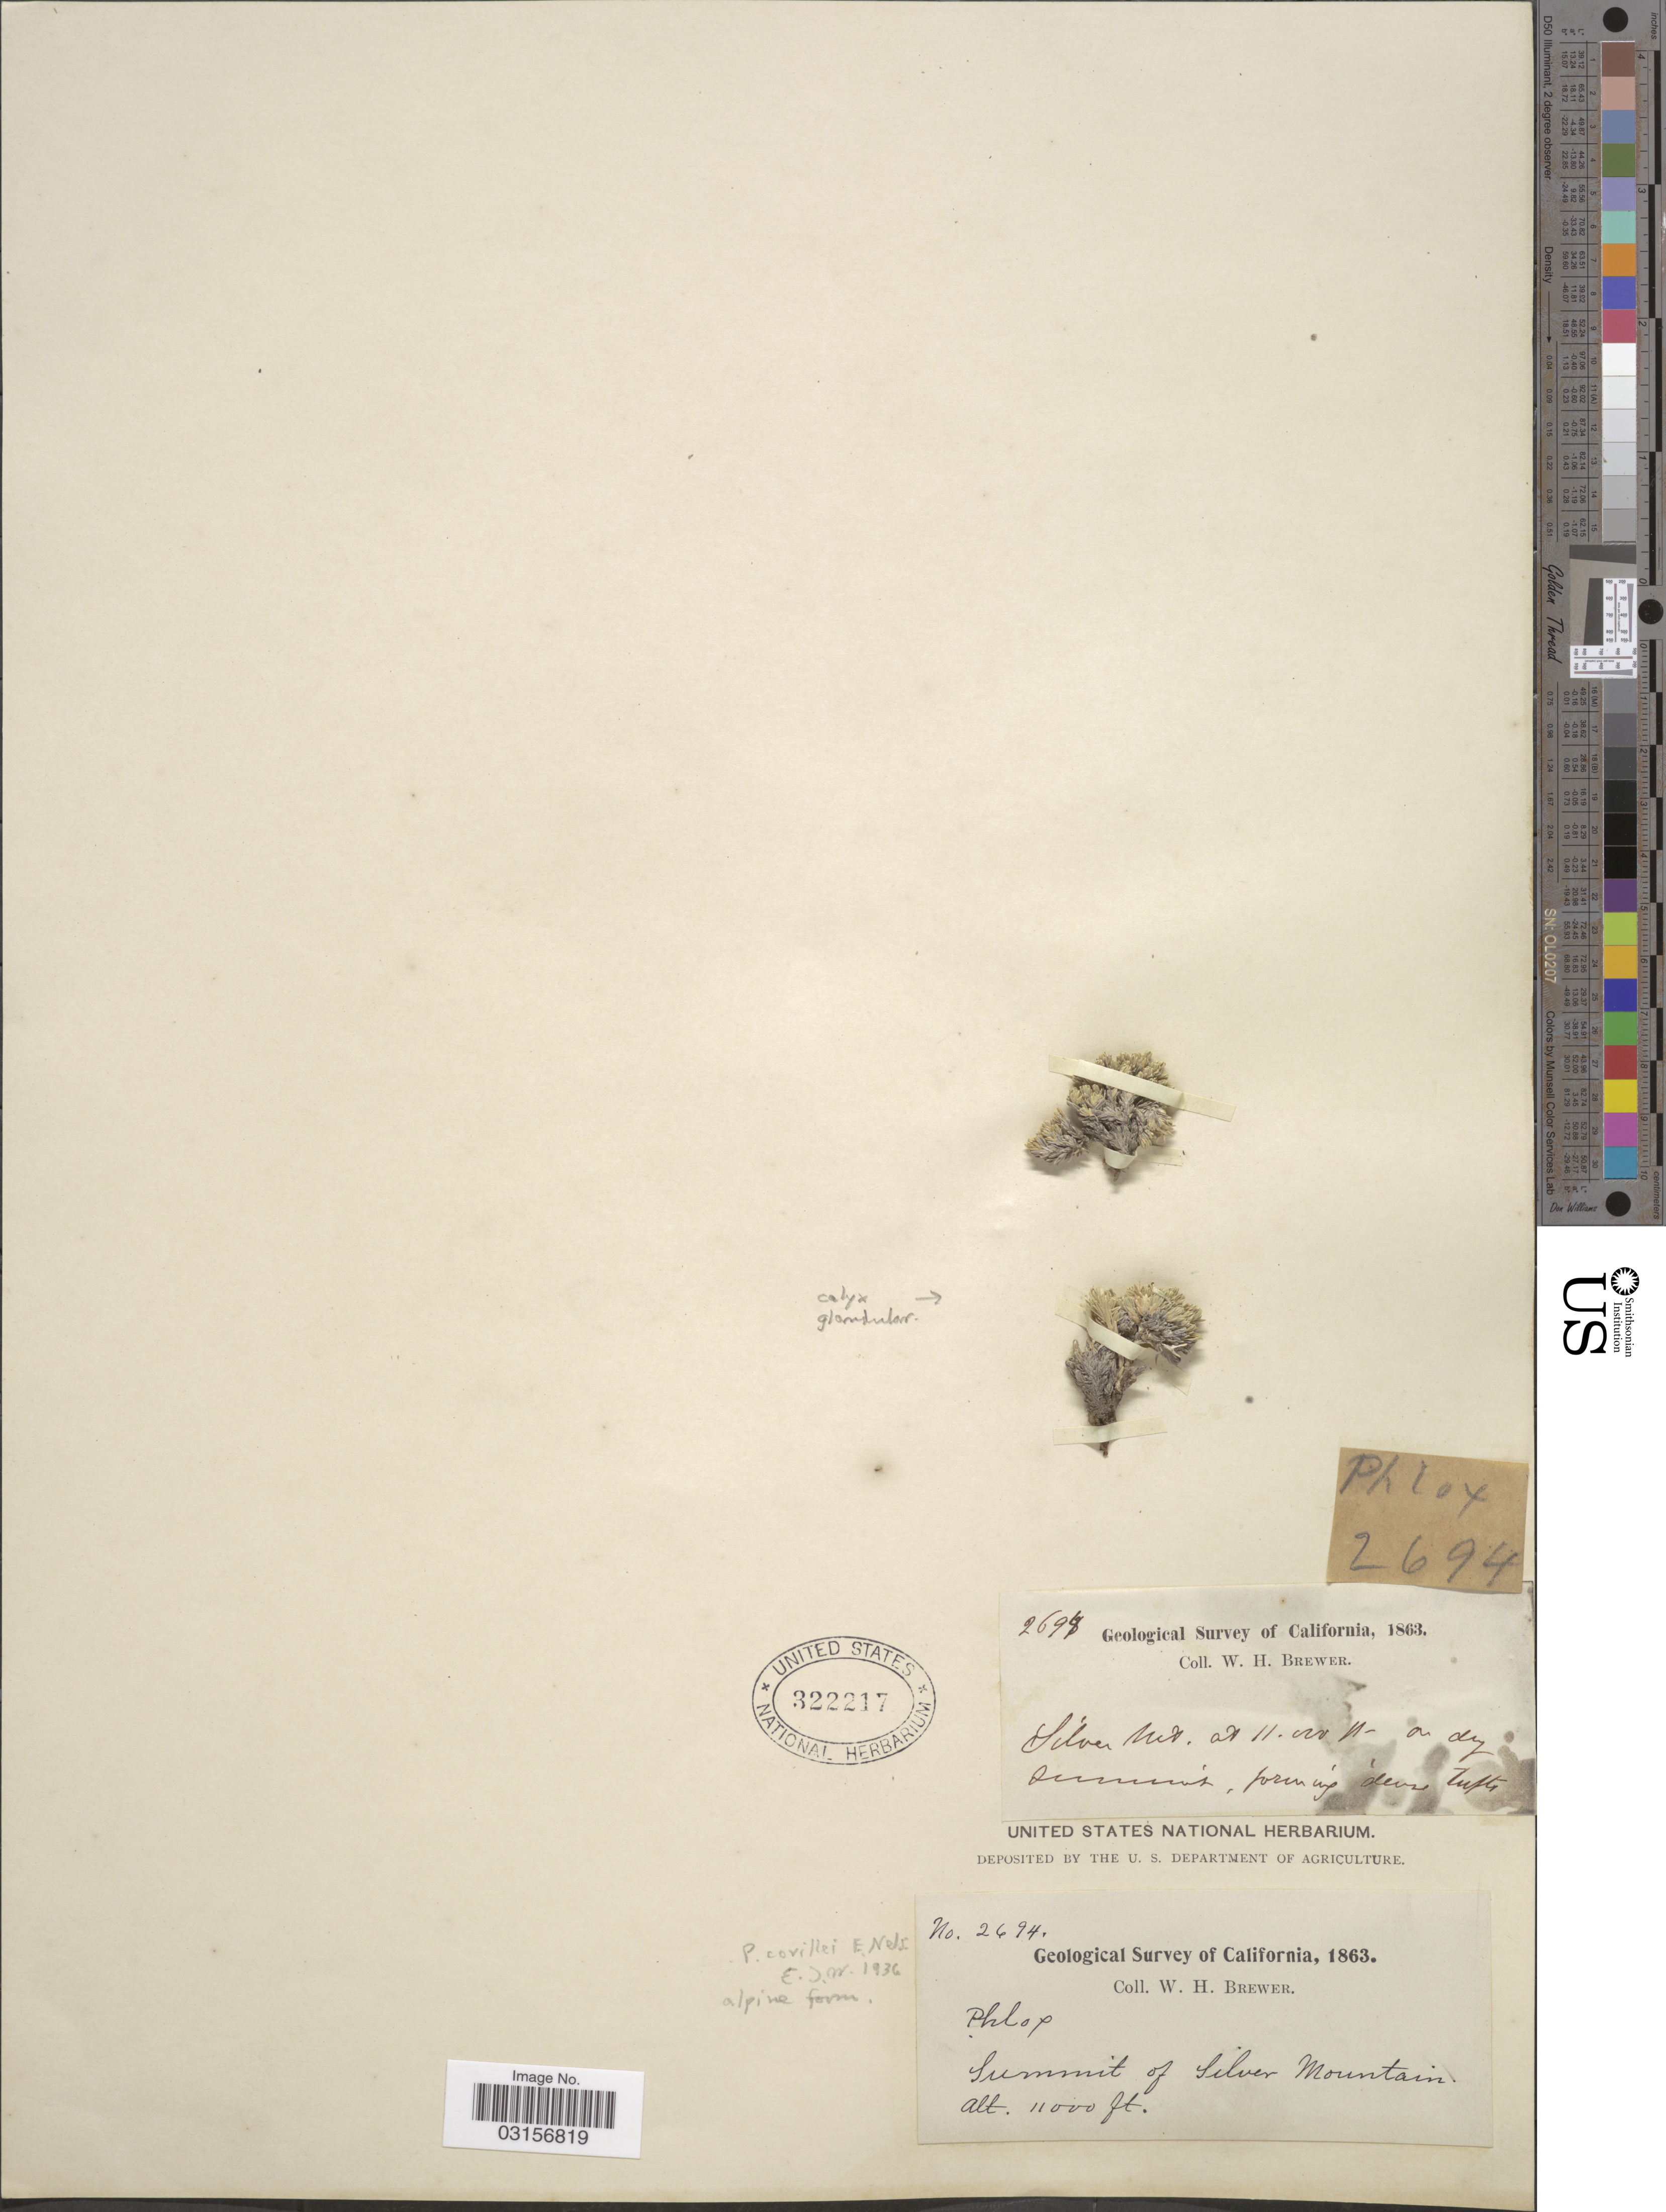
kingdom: Plantae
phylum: Tracheophyta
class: Magnoliopsida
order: Ericales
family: Polemoniaceae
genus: Phlox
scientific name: Phlox condensata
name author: (A. Gray) E.E. Nelson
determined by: Mayfield, M. H.; Ferguson, C. J.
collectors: W. H. Brewer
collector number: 2694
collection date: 1863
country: United States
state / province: California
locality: Summit of Silver Mountain.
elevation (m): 3353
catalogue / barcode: US 322217